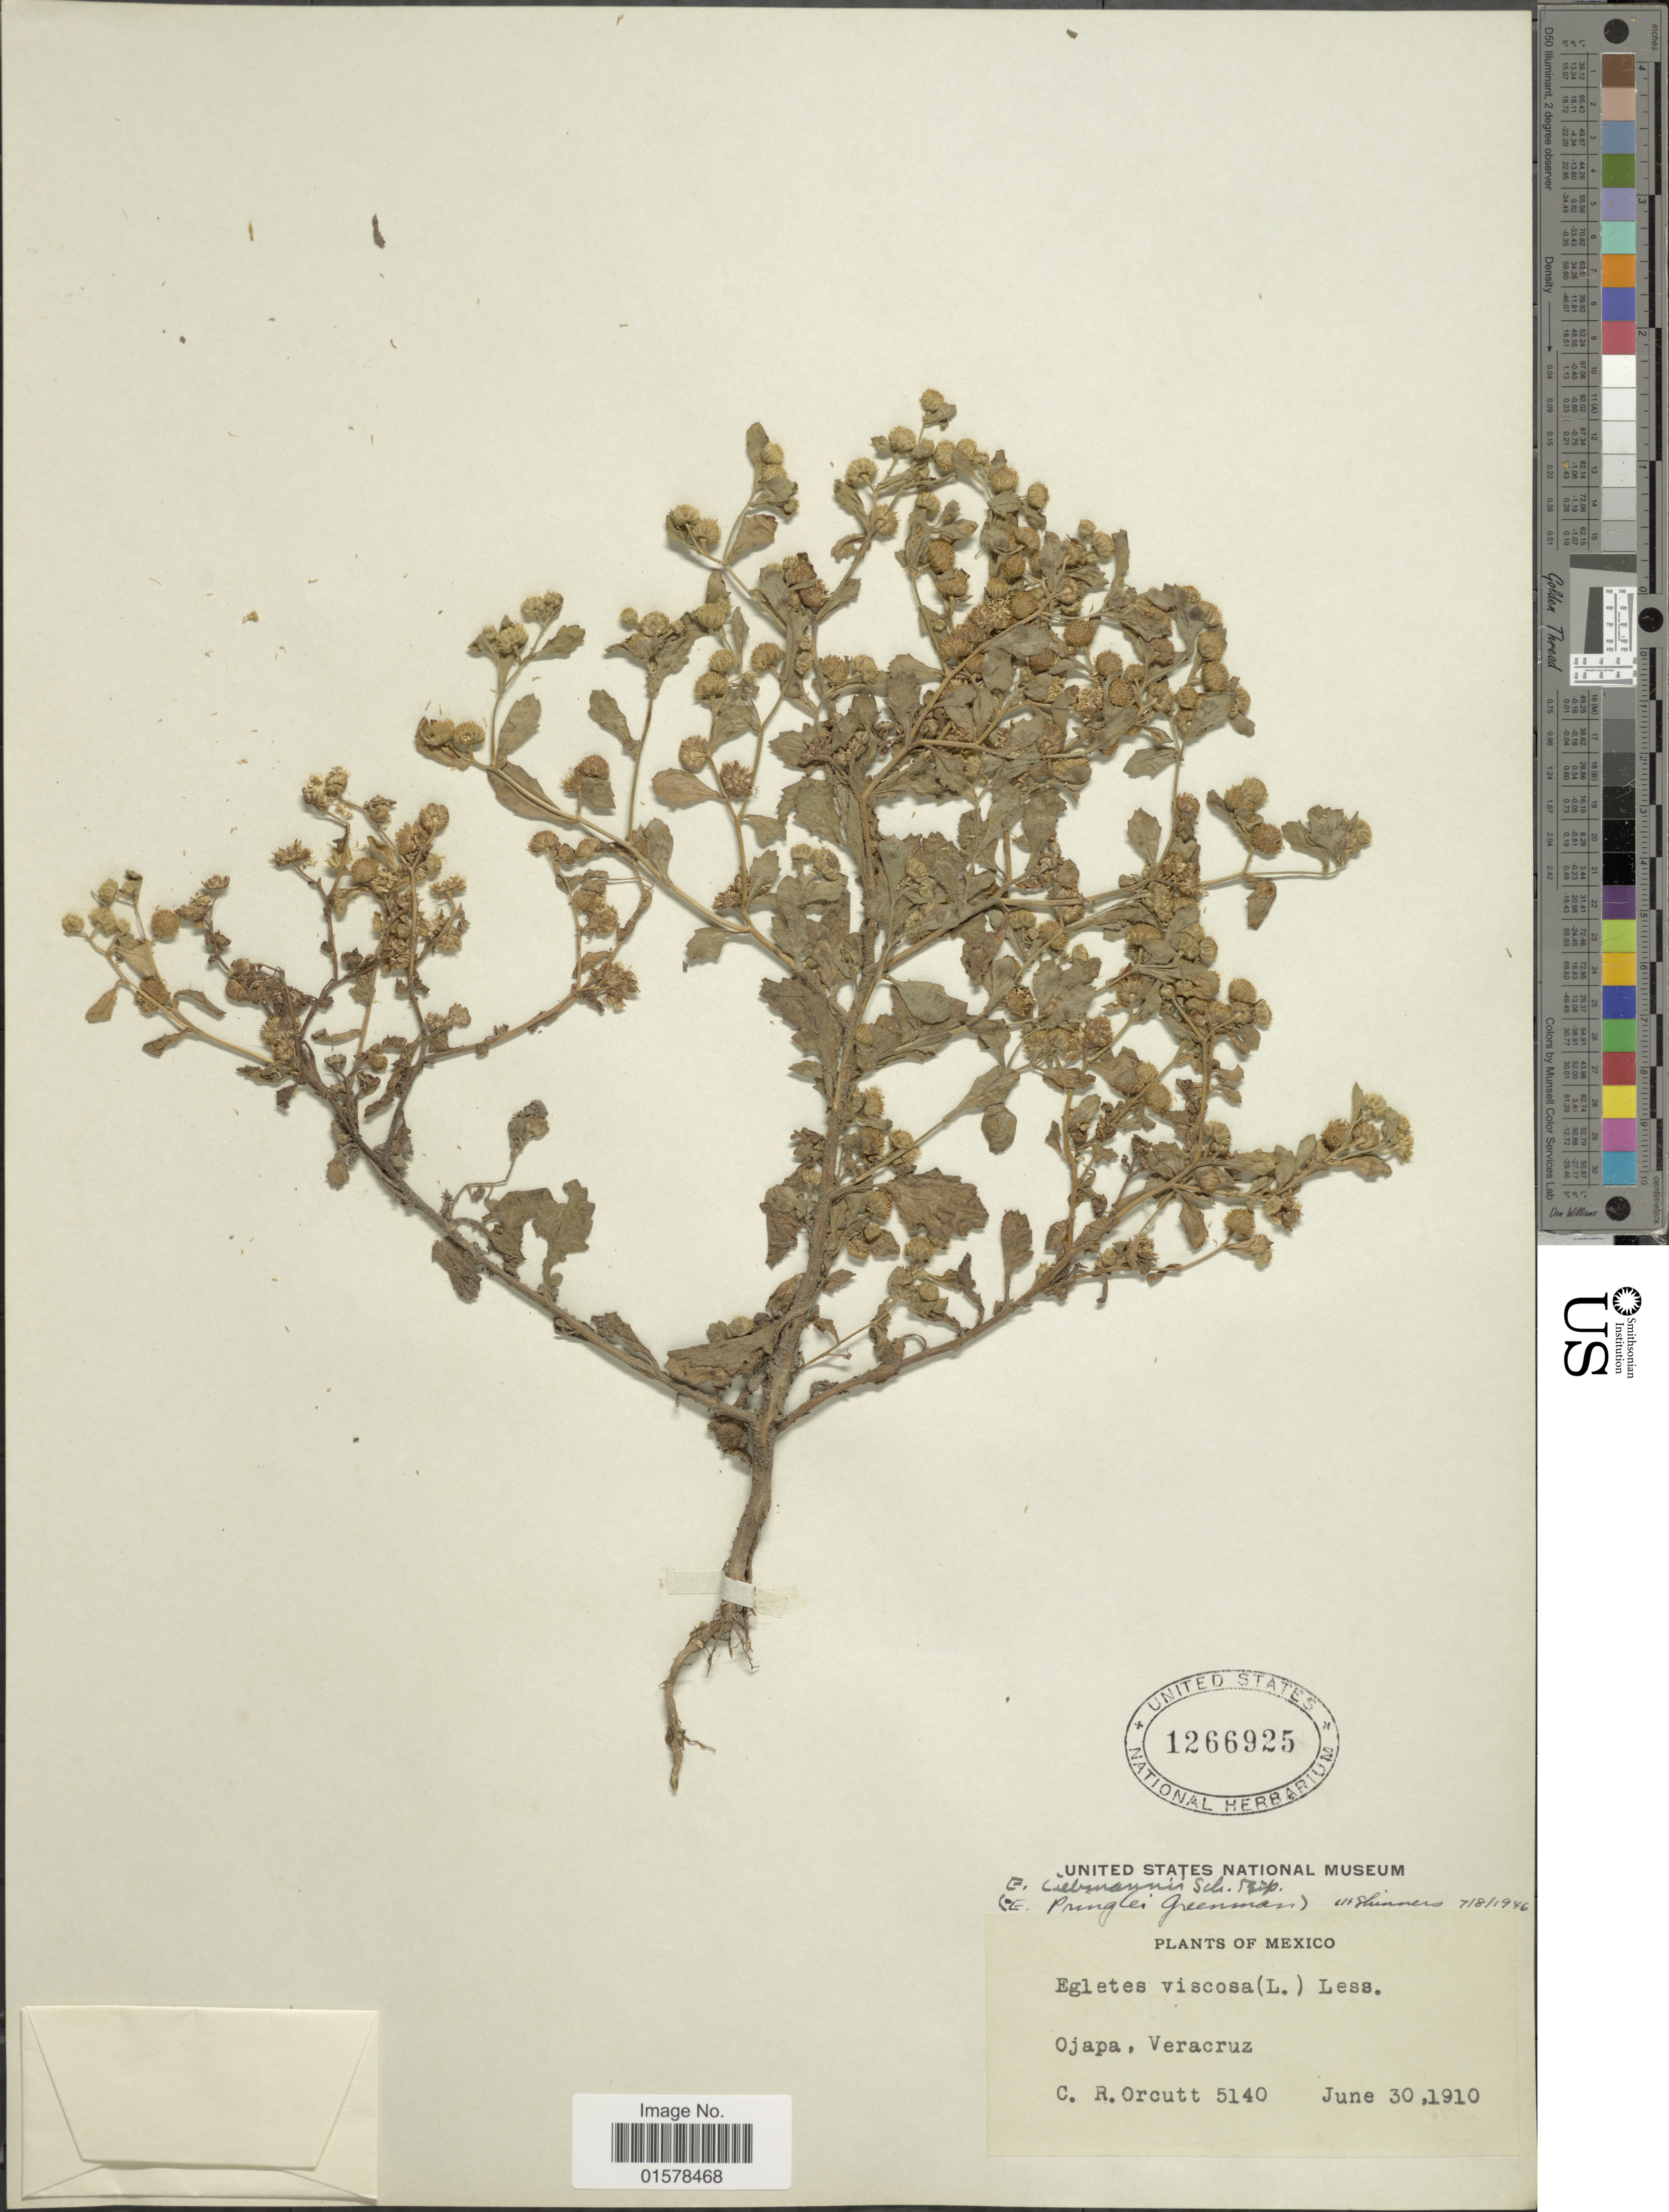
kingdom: Plantae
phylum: Tracheophyta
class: Magnoliopsida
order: Asterales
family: Asteraceae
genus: Egletes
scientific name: Egletes liebmannii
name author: Sch. Bip. ex Hemsl.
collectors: C. R. Orcutt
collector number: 5140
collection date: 1910-06-30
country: Mexico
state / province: Veracruz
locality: Ojapa, Veracruz, Mexico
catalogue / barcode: US 1266925